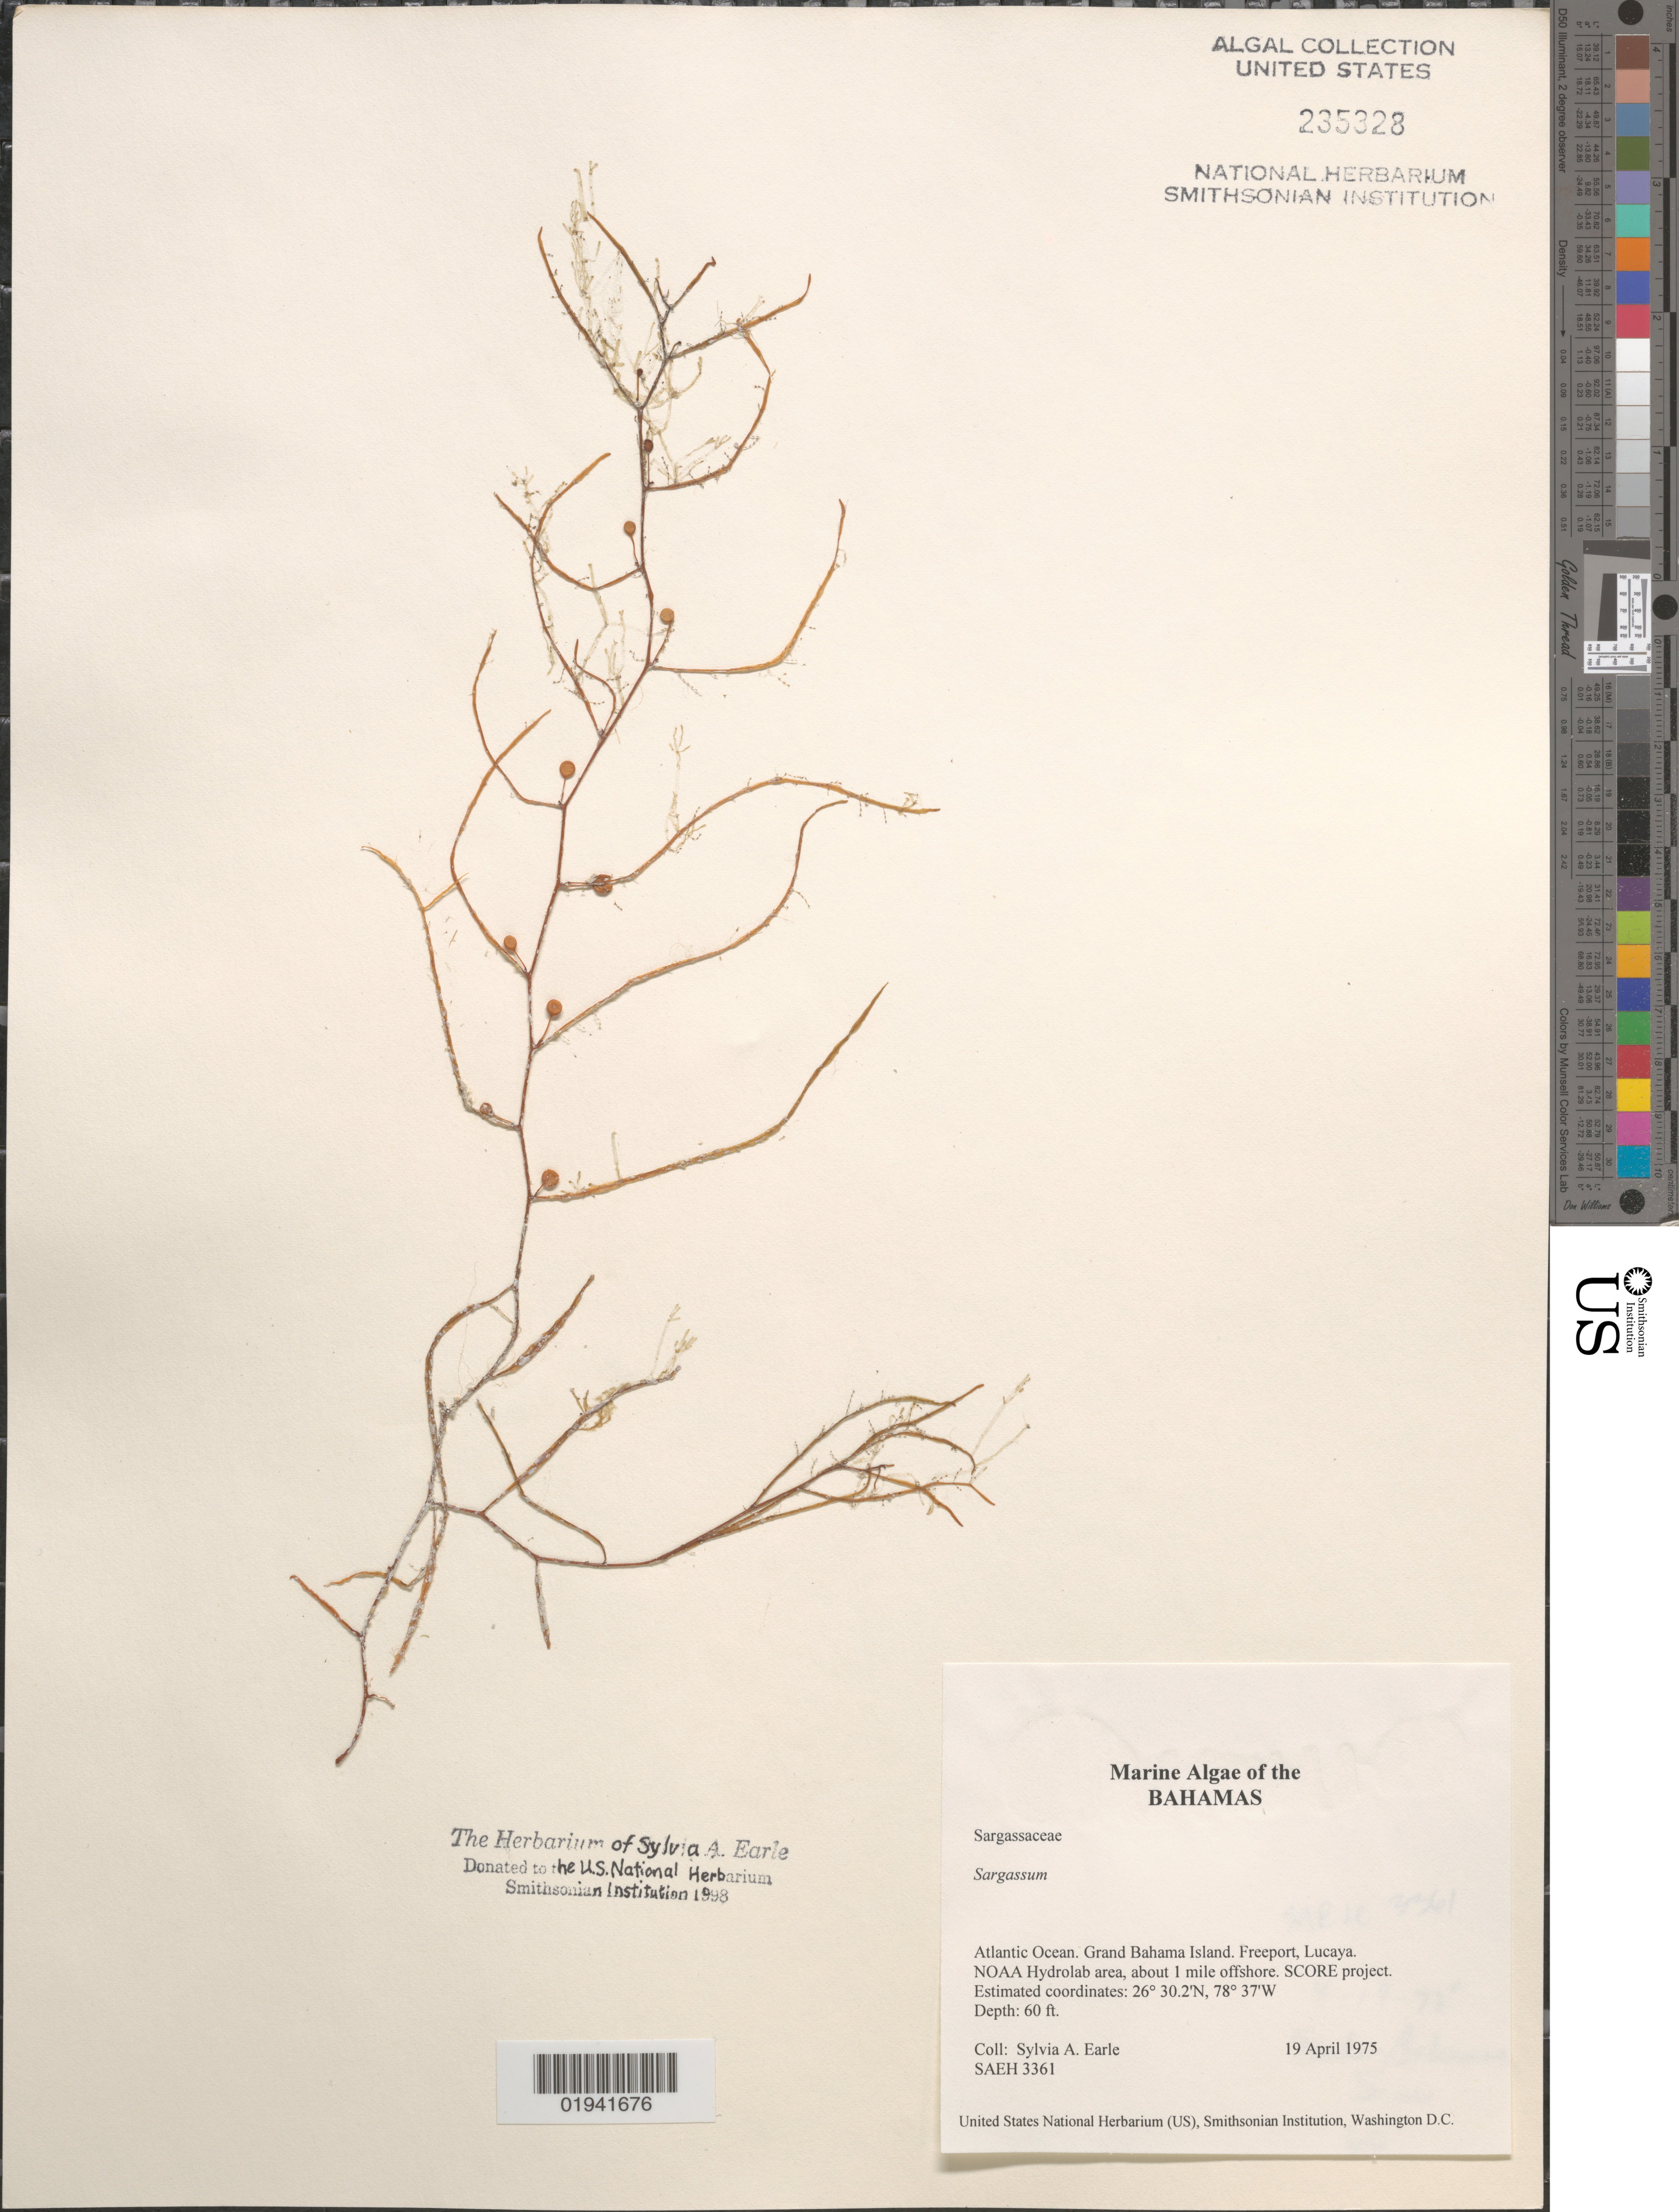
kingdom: Chromista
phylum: Ochrophyta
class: Phaeophyceae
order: Fucales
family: Sargassaceae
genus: Sargassum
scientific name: Sargassum sp.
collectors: S. A. Earle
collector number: SAEH3361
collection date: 1975-04-19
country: Bahamas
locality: Atlantic Ocean. Grand Bahama Island. Freeport, Lucaya. NOAA Hydrolab area, about 1 mile offshore. SCORE project.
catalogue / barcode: US 235328